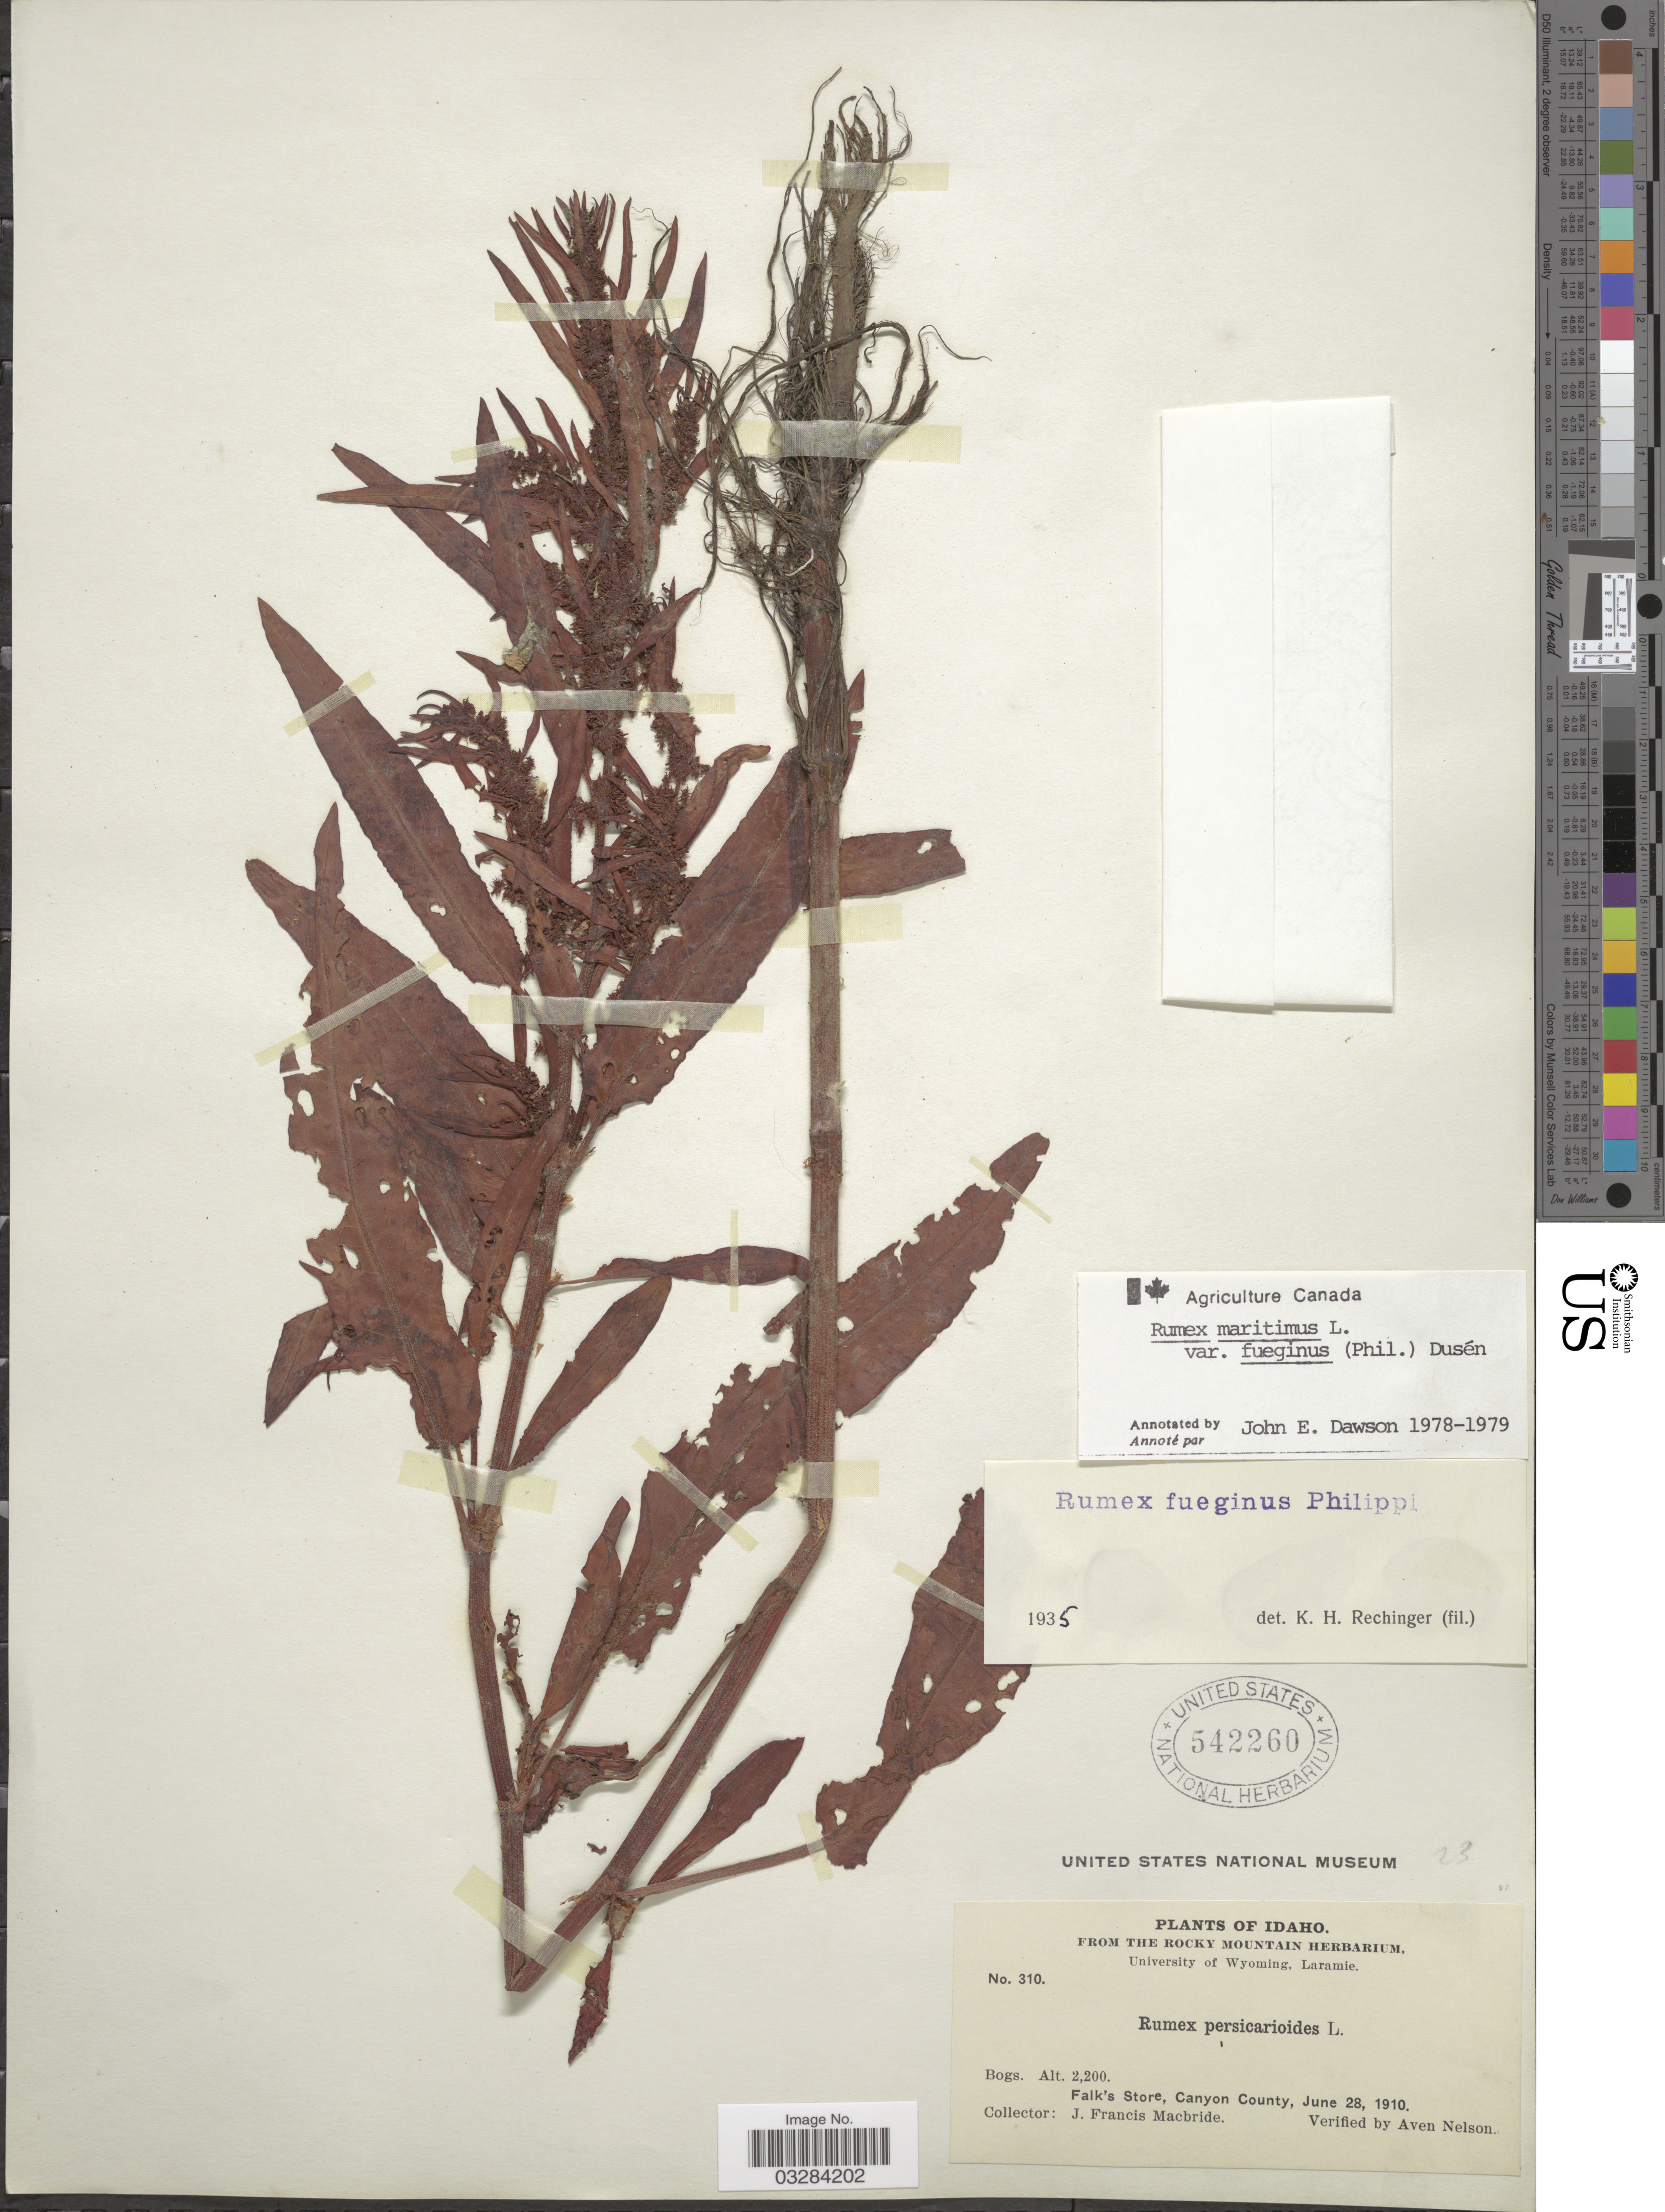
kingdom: Plantae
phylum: Tracheophyta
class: Magnoliopsida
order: Caryophyllales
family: Polygonaceae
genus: Rumex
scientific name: Rumex maritimus var. fueginus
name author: (Phil.) Dusén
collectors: J. F. Macbride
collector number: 310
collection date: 1910-06-28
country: United States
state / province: Idaho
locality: Falk's Store, Canyon County.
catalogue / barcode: US 542260